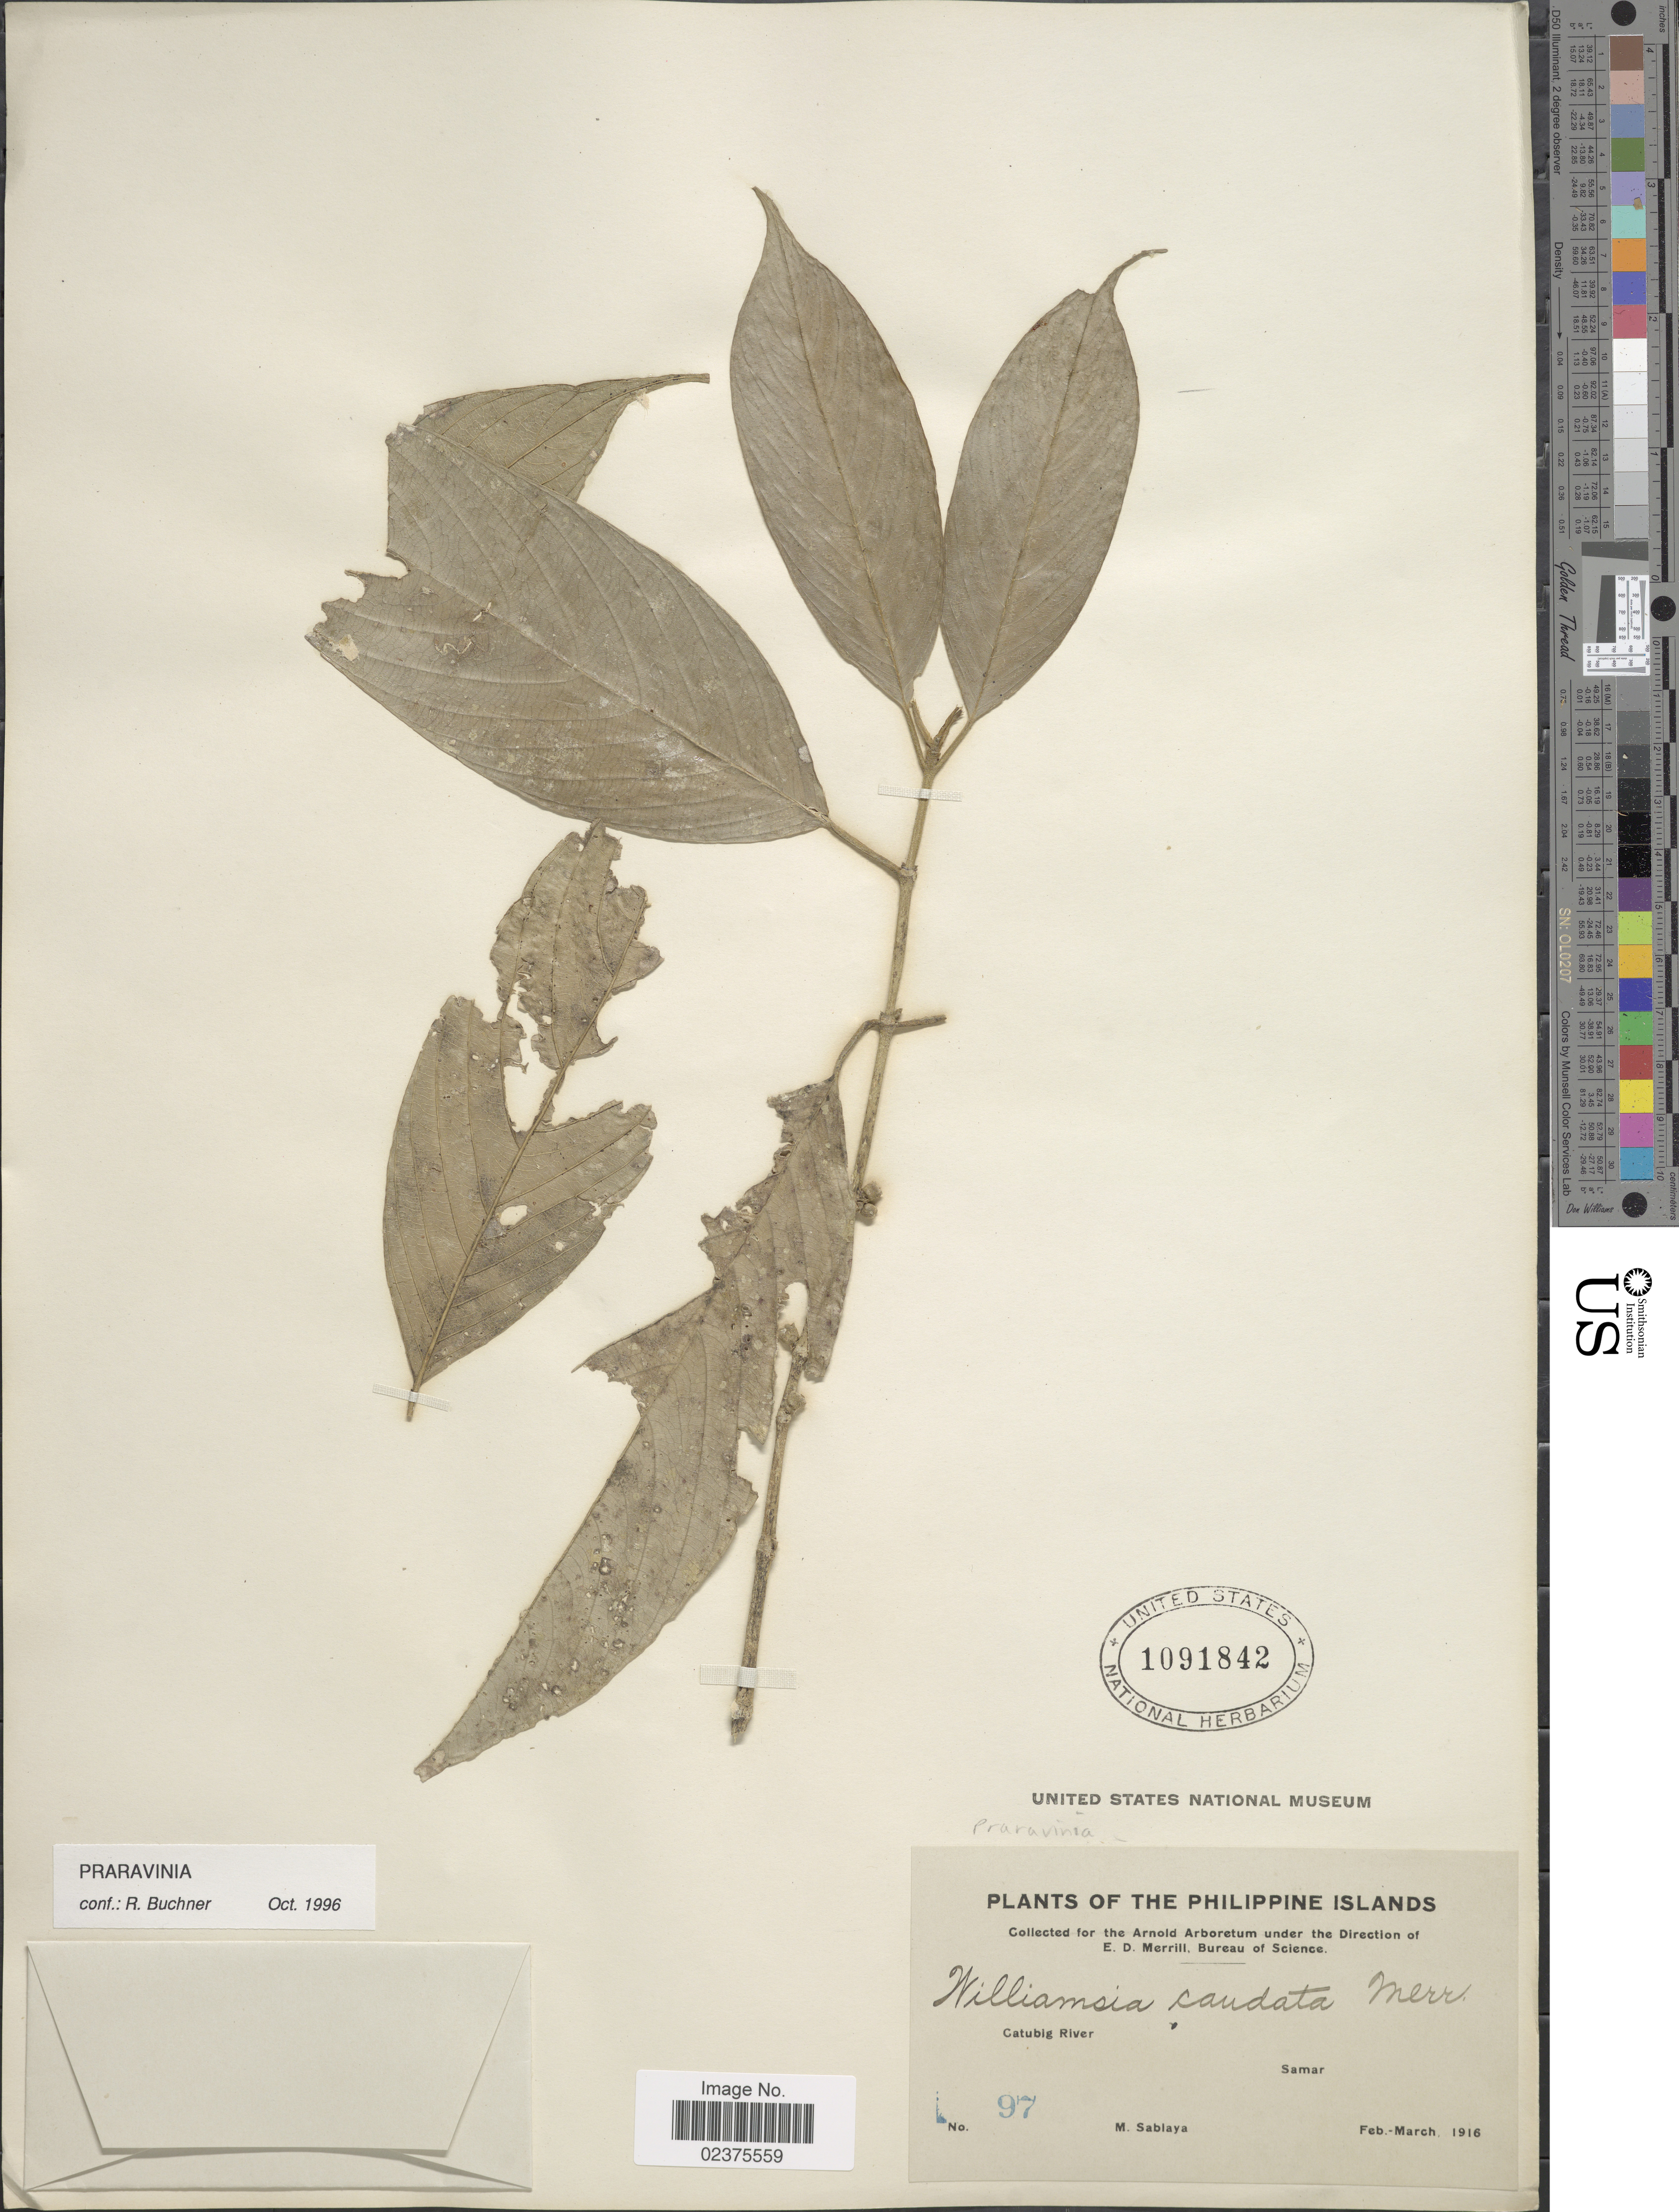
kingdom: Plantae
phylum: Tracheophyta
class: Magnoliopsida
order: Gentianales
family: Rubiaceae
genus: Praravinia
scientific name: Praravinia sp.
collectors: M. Sablaya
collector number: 97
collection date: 1916-02/1916-03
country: Philippines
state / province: Eastern Visayas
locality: The Philippine Islands, Catubig River, Samar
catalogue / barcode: US 1091842